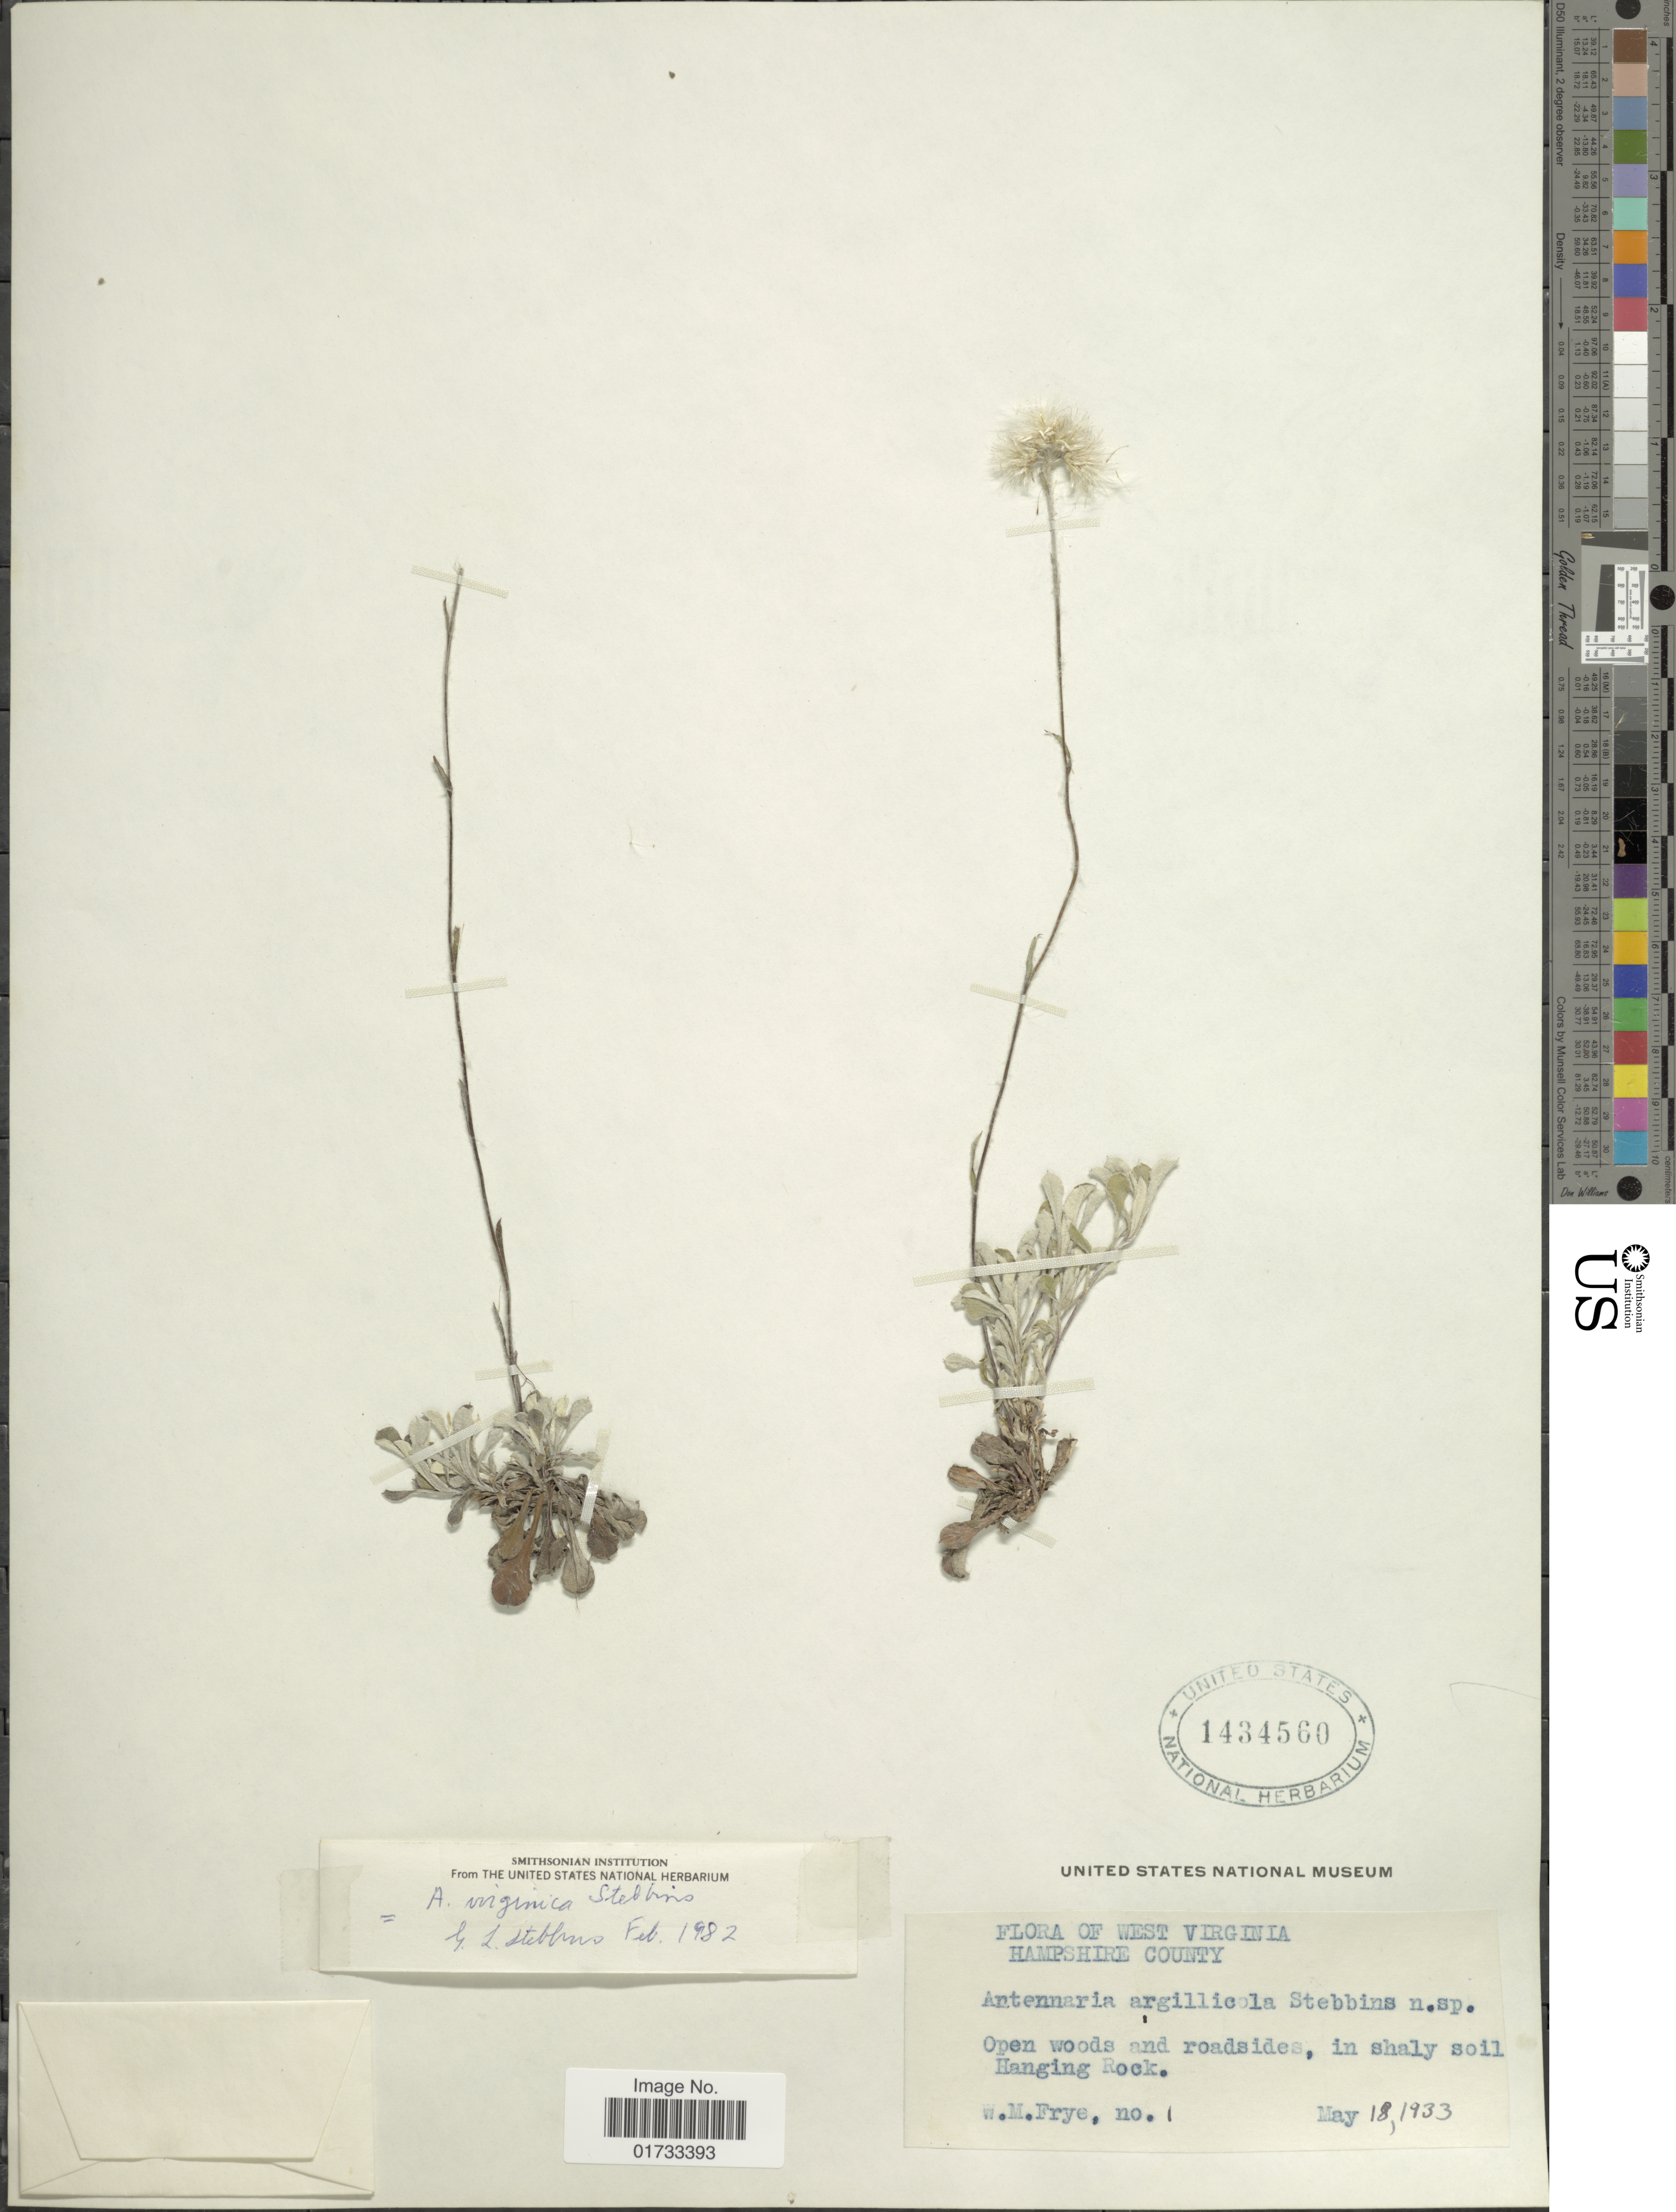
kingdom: Plantae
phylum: Tracheophyta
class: Magnoliopsida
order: Asterales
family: Asteraceae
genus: Antennaria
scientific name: Antennaria virginica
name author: Stebbins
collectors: W. Frye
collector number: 1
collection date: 1933-05-18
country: United States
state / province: West Virginia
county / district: Hampshire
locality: Hampshire County, open woods and roadsies, in shaly soil Hanging Rock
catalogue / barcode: US 1434560